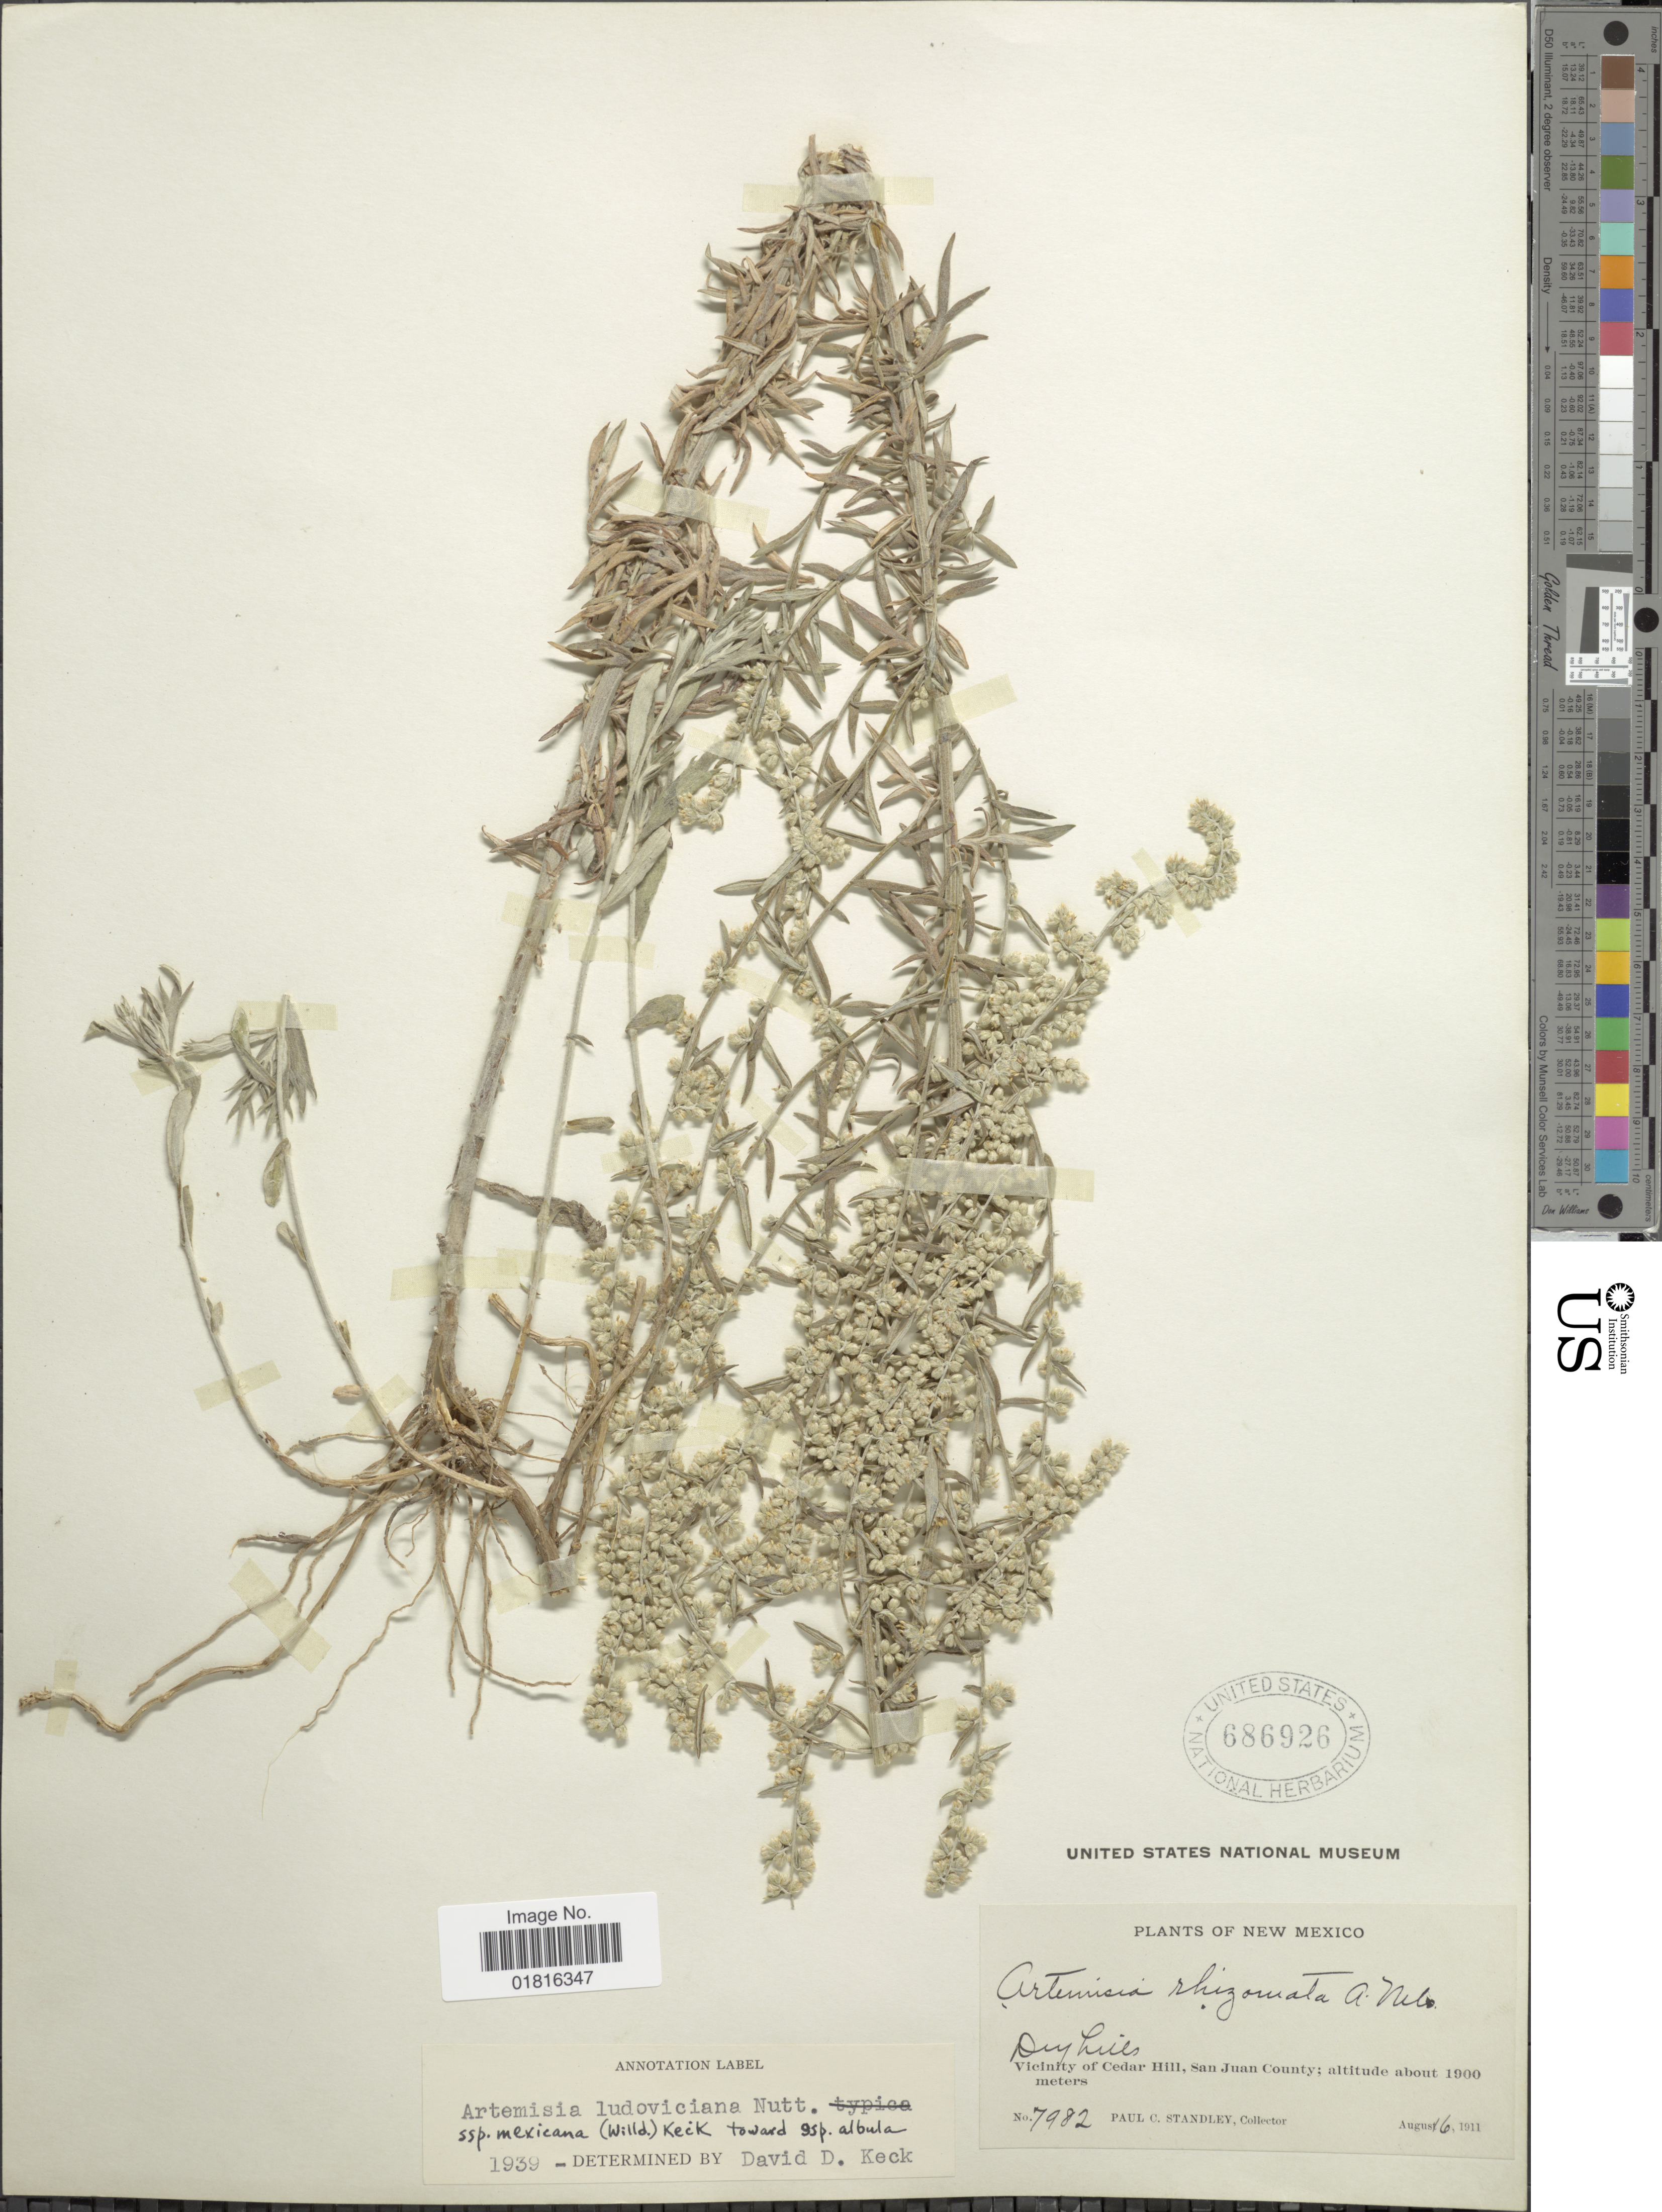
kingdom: Plantae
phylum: Tracheophyta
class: Magnoliopsida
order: Asterales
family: Asteraceae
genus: Artemisia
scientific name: Artemisia ludoviciana subsp. mexicana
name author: (Willd. ex Spreng.) D.D. Keck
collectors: P. C. Standley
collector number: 7982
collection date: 1911-08-16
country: United States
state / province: New Mexico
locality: Dry hills, Vicinity of Cedar Hill, San Juan County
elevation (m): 1900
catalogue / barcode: US 686926